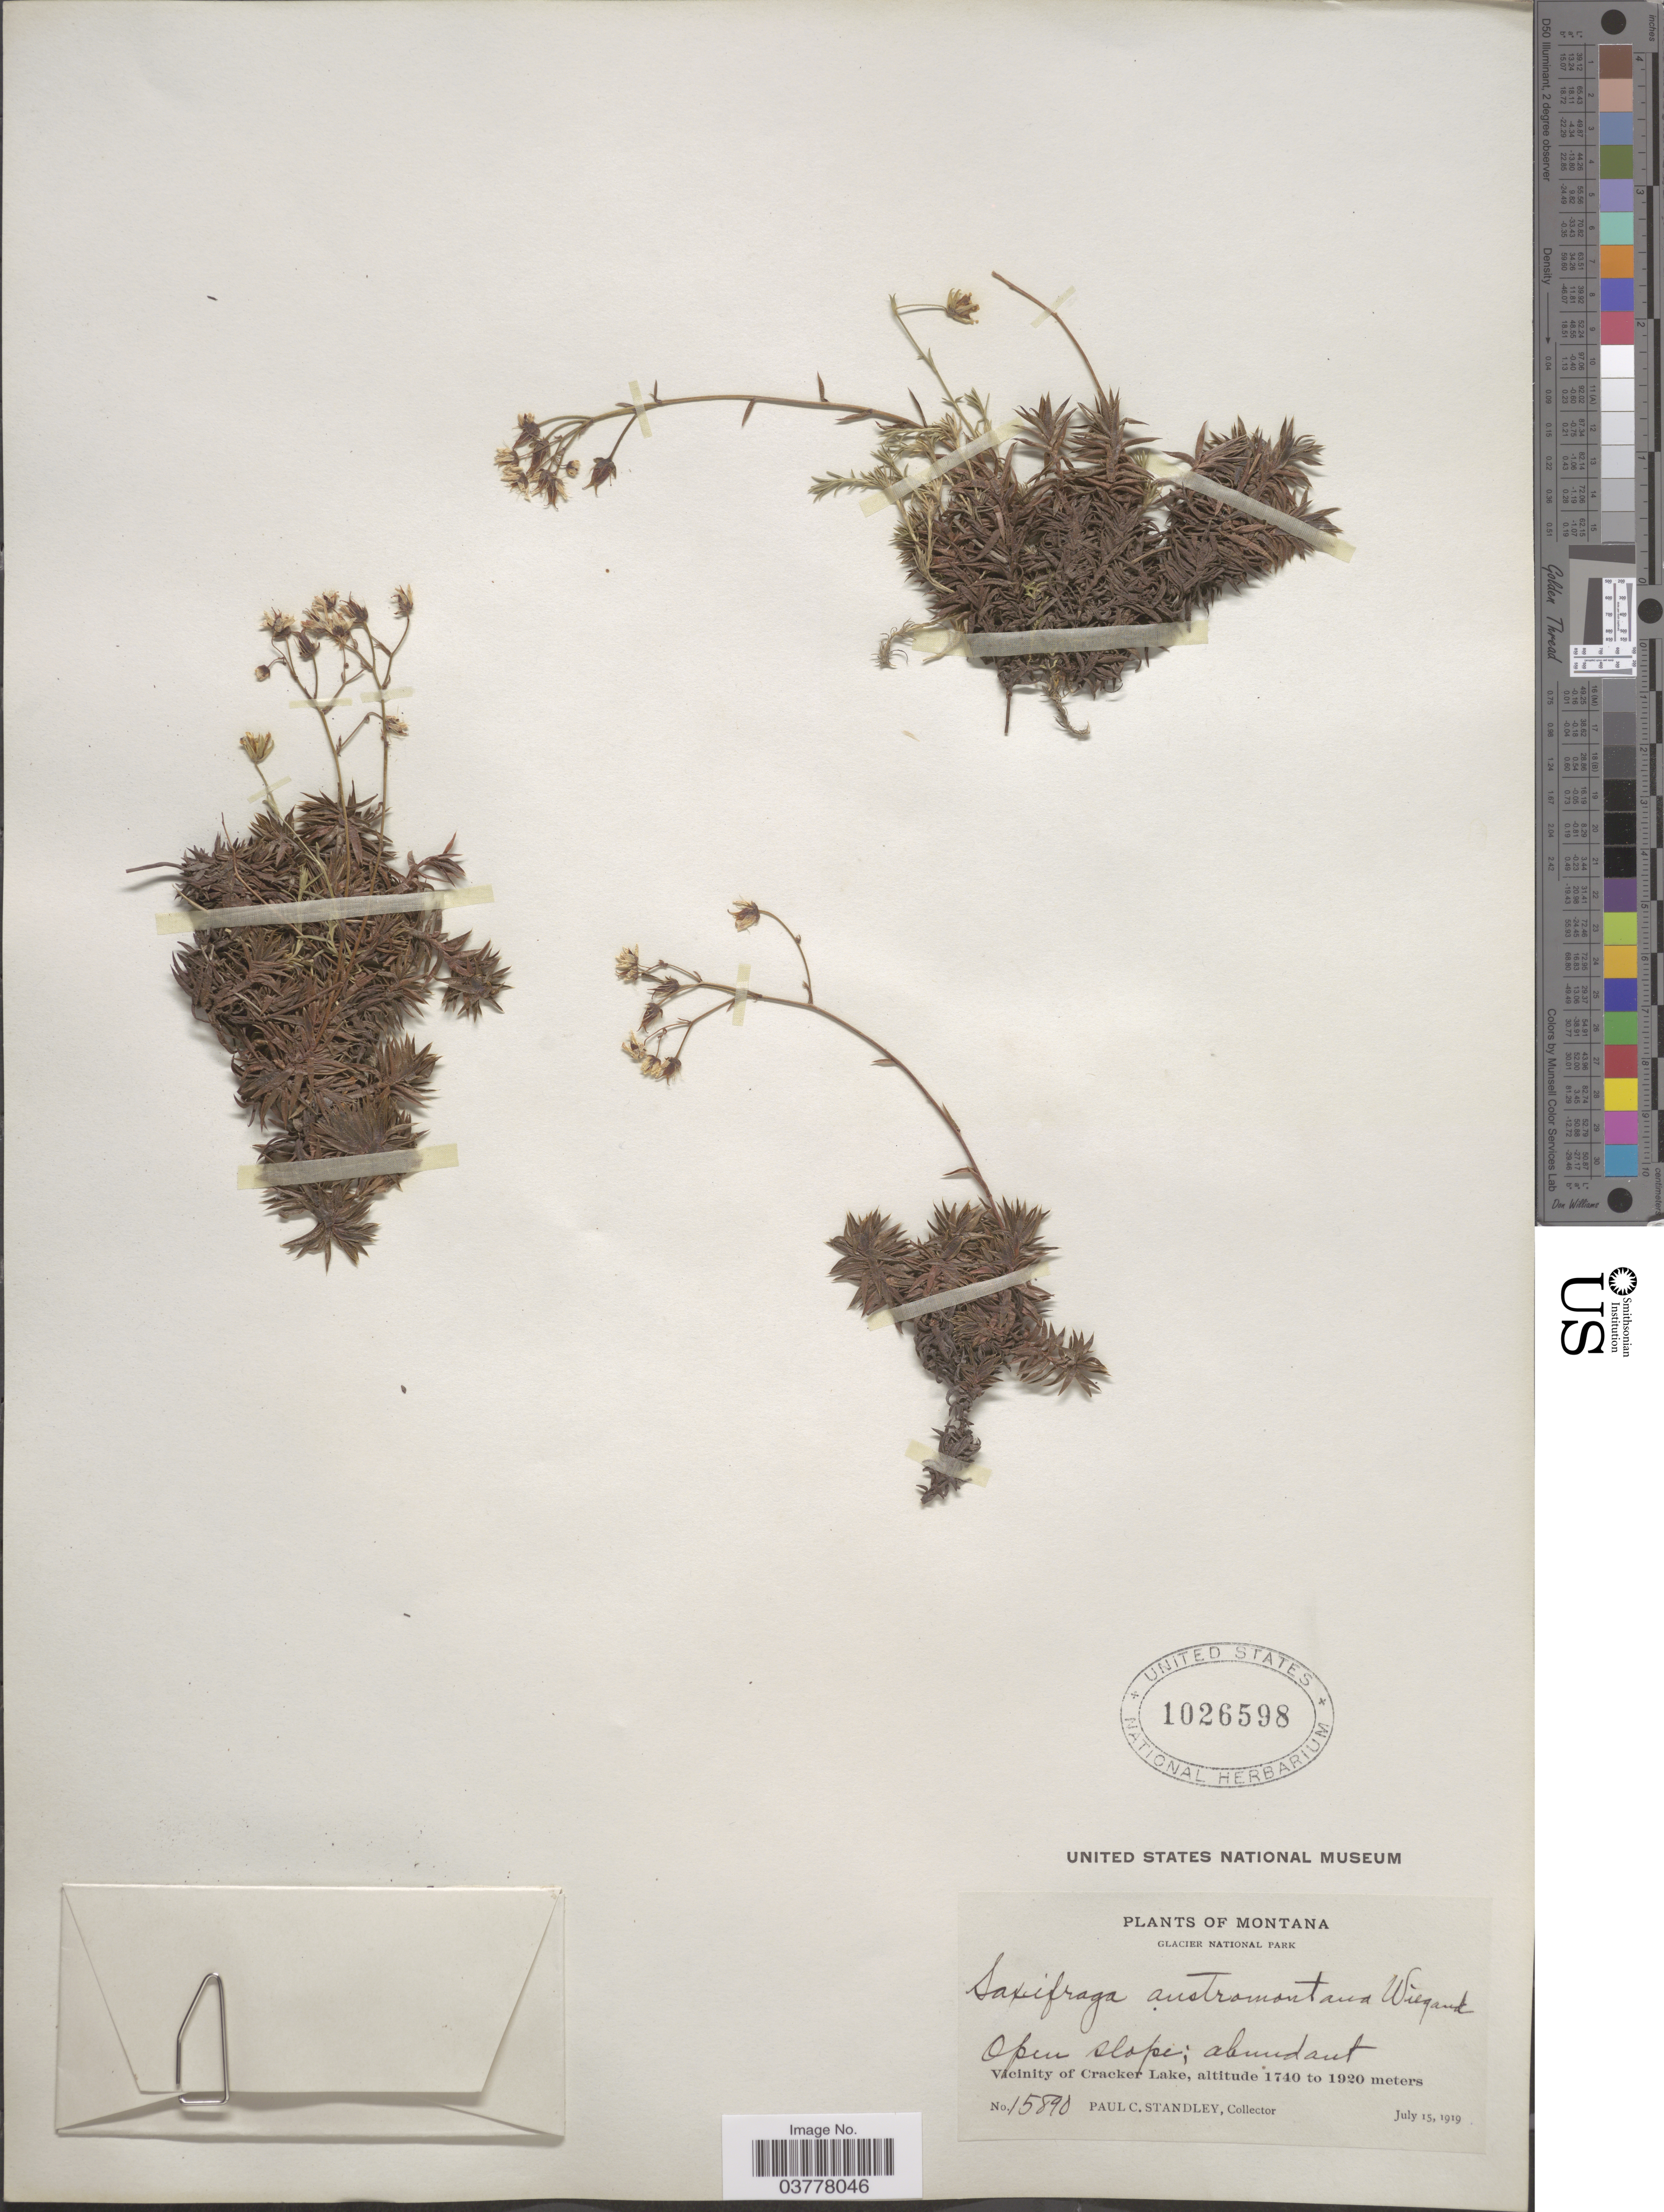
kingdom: Plantae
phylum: Tracheophyta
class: Magnoliopsida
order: Saxifragales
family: Saxifragaceae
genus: Saxifraga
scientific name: Saxifraga bronchialis subsp. austromontana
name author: (Wiegand) Piper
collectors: P. C. Standley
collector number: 15890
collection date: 1919-07-15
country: United States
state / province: Montana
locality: Glacier National Park. Vicinity of Cracker Lake.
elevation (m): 1740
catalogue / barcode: US 1026598